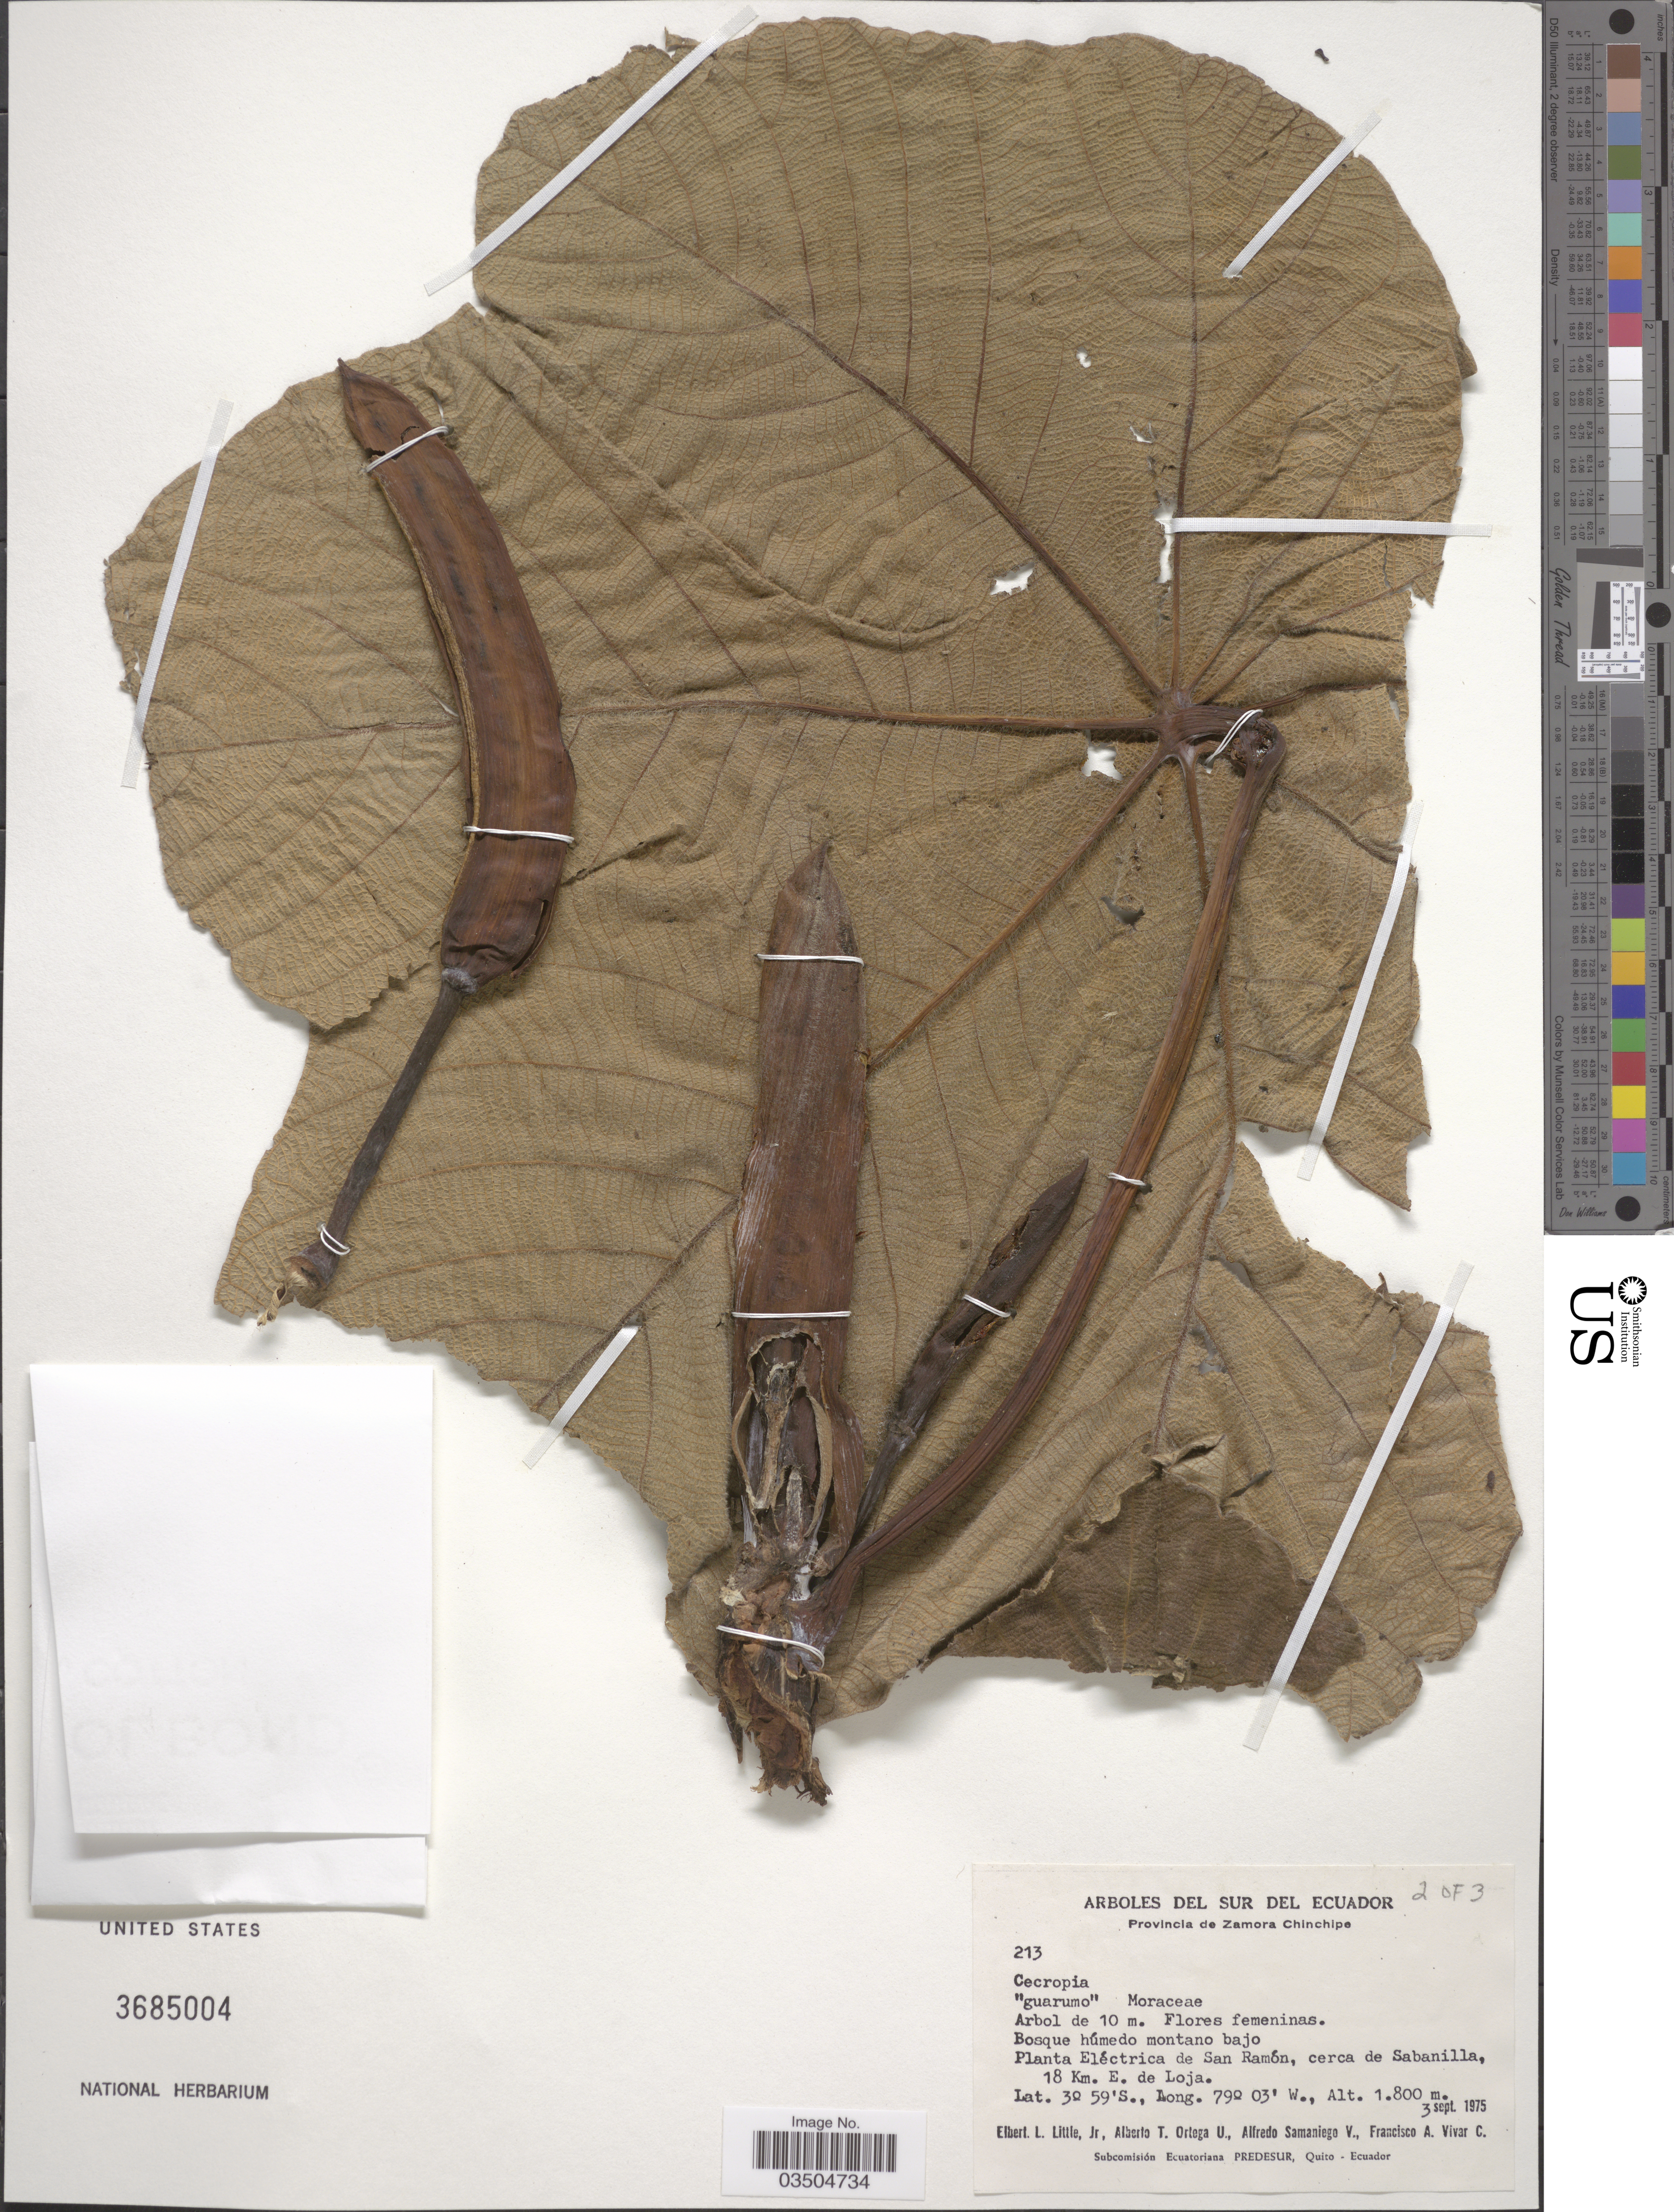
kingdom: Plantae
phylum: Tracheophyta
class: Magnoliopsida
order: Rosales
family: Urticaceae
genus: Cecropia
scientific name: Cecropia sp.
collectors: E. L. Little, A. T. Ortega U., A. V. Samaniego & F. A. Vivar C.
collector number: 213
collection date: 1975-09-03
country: Ecuador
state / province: Zamora-Chinchipe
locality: Del Sur Del Ecuador. Provincia de Zamora Chinchipe. Planta Eléctrica de San Ramón, cerca de Sabanilla, 18 Km. E. de Loja.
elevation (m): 1800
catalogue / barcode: US 3685004